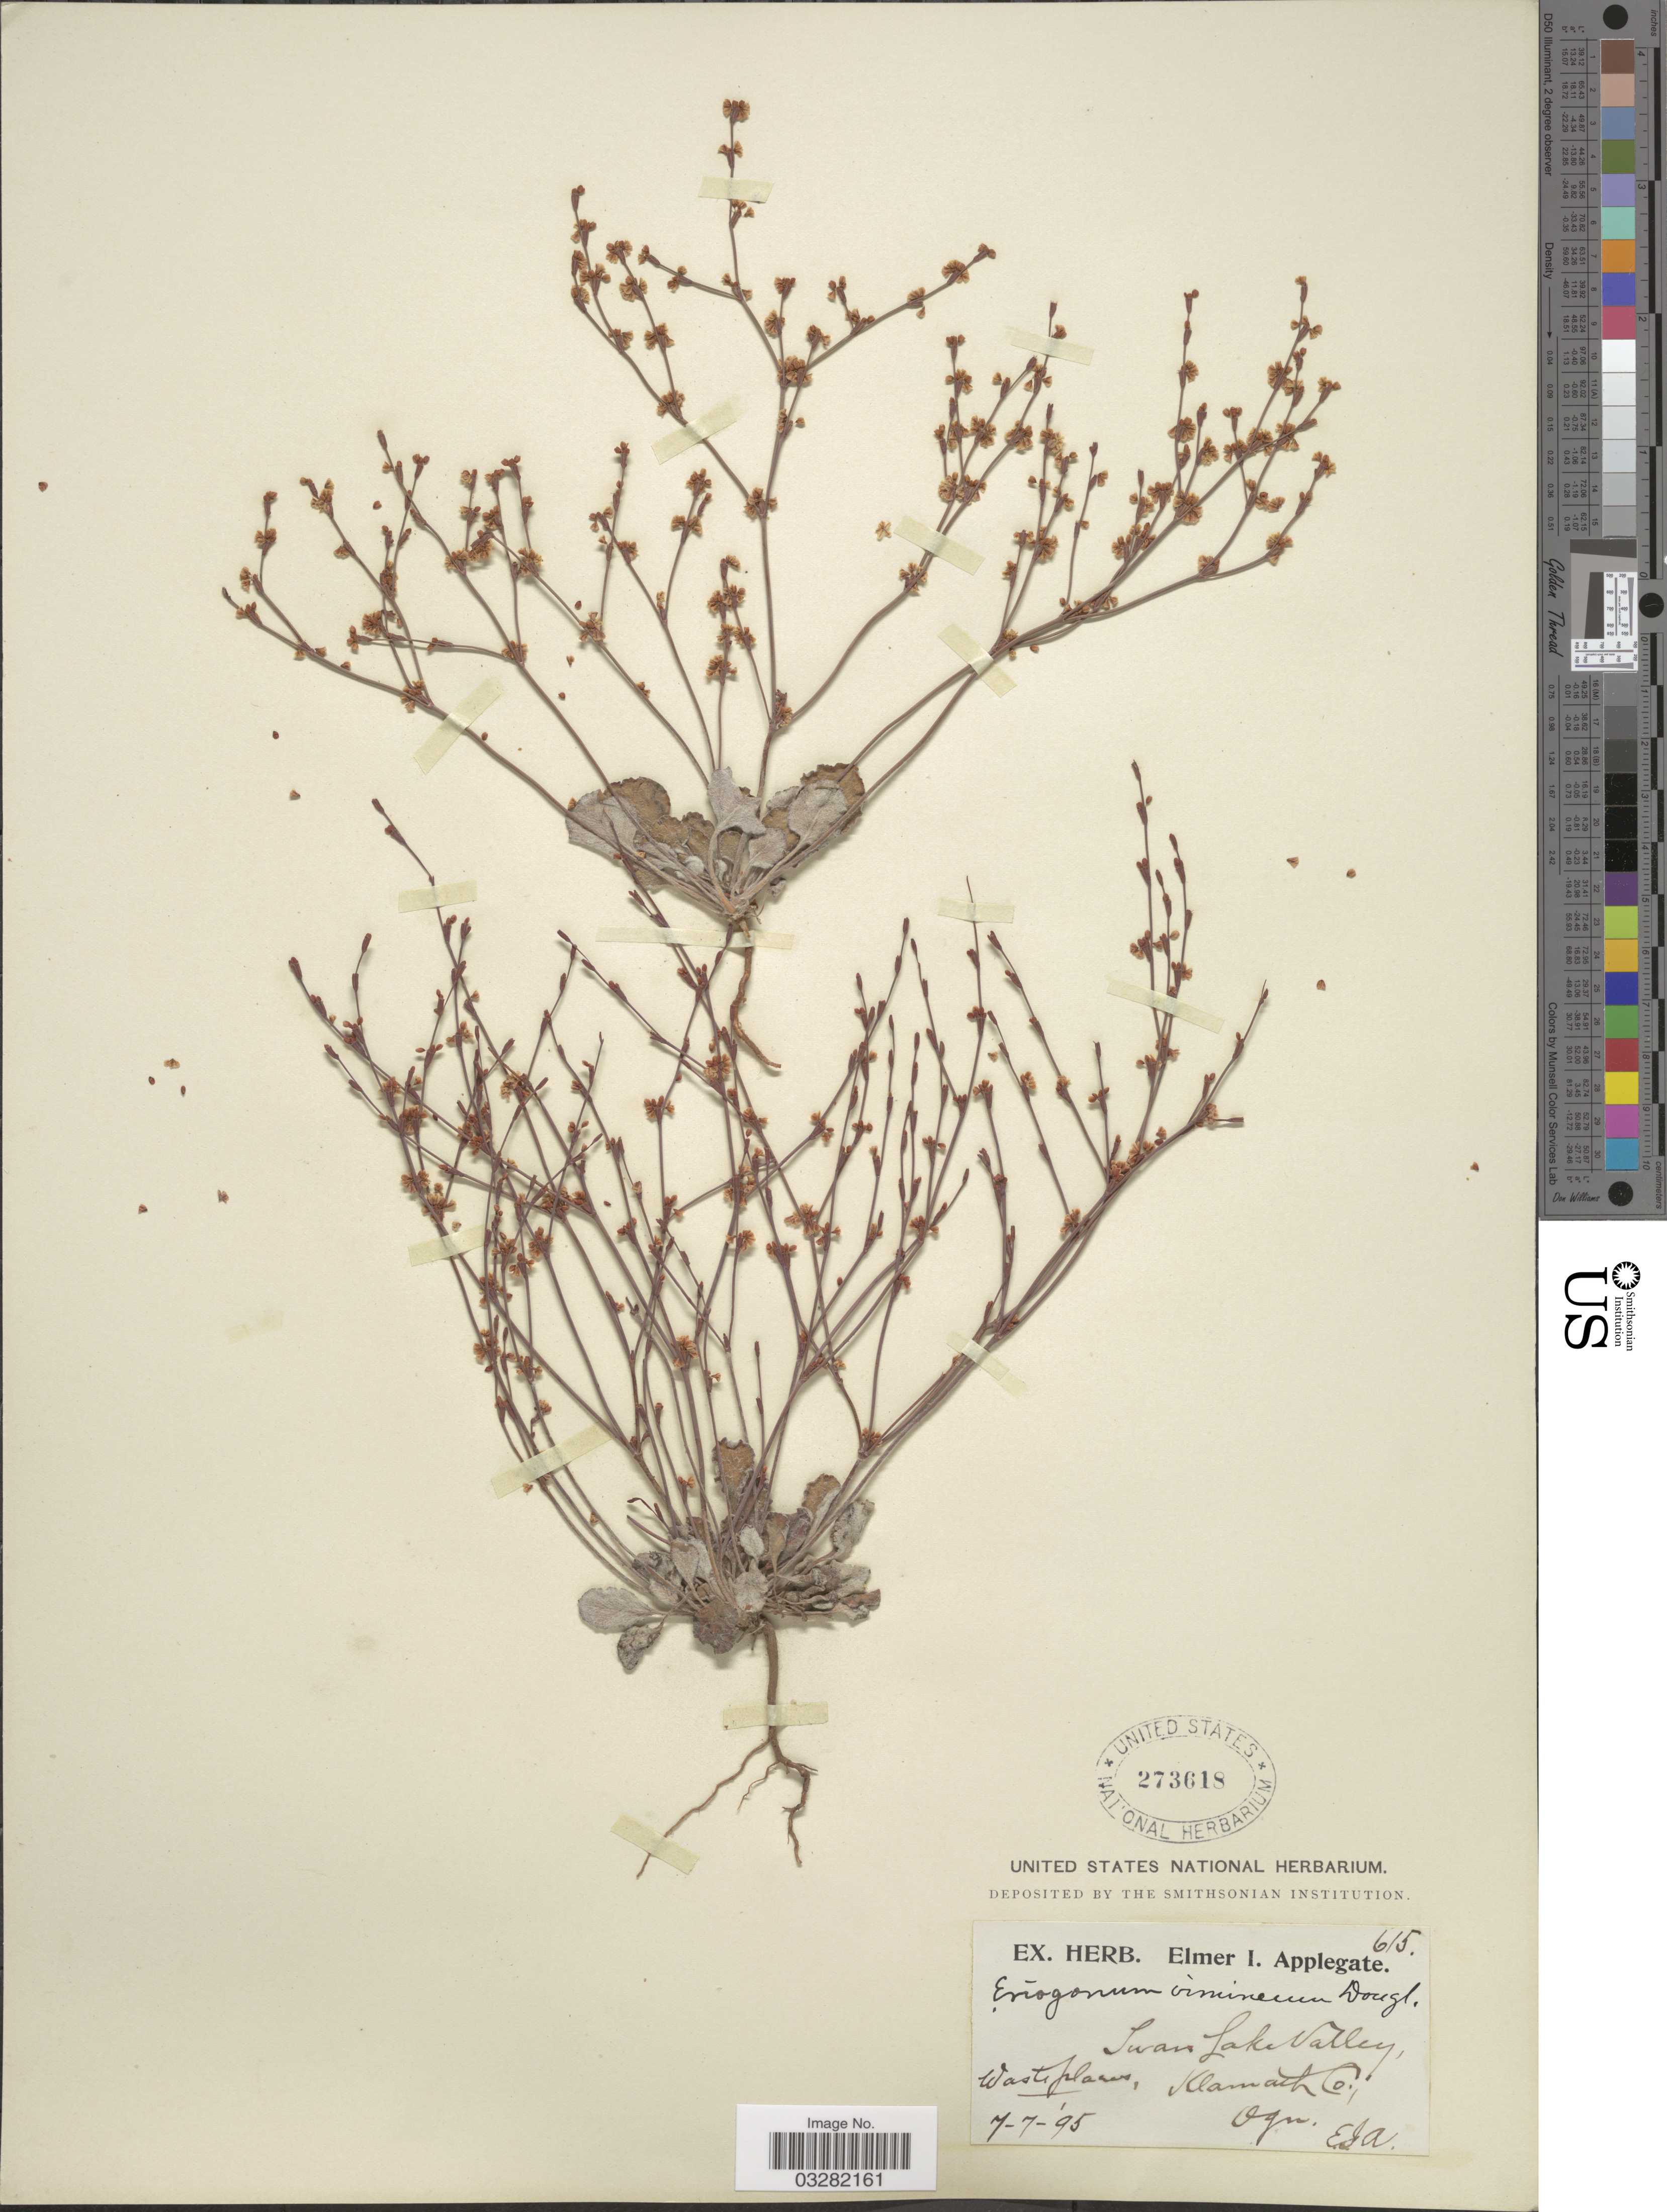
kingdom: Plantae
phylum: Tracheophyta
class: Magnoliopsida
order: Caryophyllales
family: Polygonaceae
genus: Eriogonum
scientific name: Eriogonum vimineum var. vimineum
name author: Douglas ex Benth.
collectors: E. I. Applegate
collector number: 615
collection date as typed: Transcribed d/m/y: 7/7/95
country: United States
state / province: Oregon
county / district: Klamath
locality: Swan Lake Valley, Klamath Co.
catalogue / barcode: US 273618